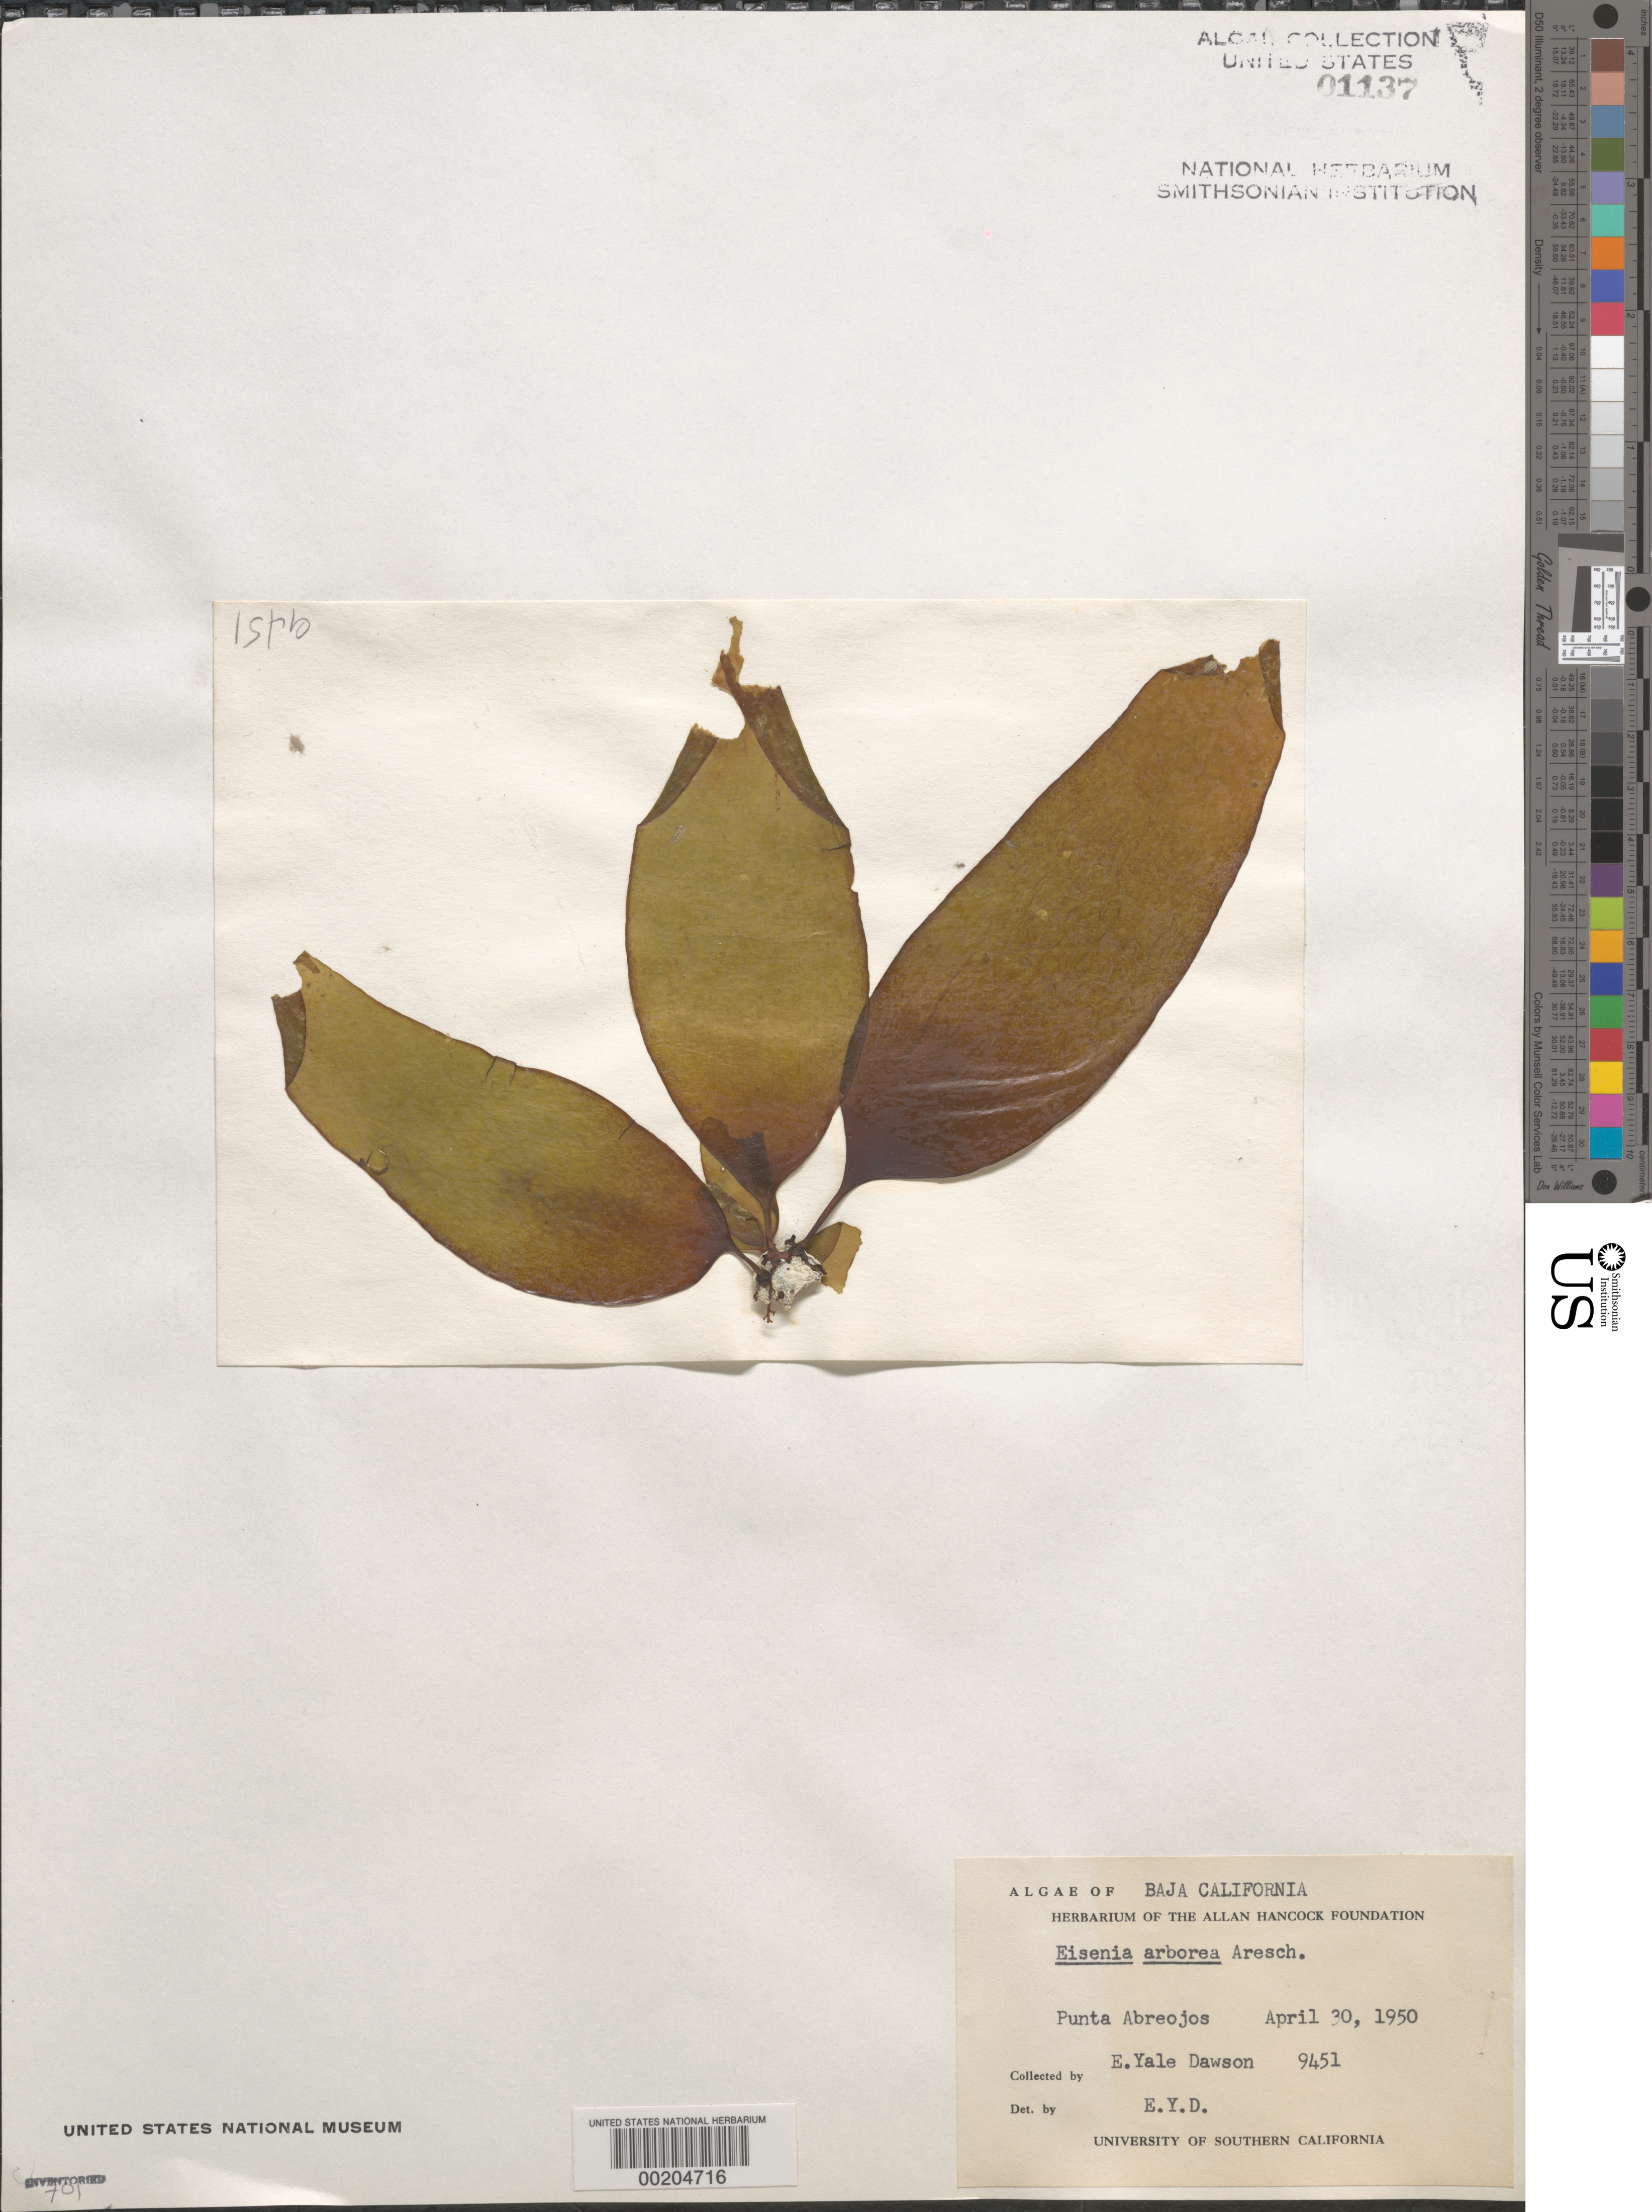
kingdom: Chromista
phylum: Ochrophyta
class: Phaeophyceae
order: Laminariales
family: Lessoniaceae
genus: Eisenia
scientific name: Eisenia arborea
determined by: Dawson, E. Y.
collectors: E. Y. Dawson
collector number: EYD 9451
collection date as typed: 30 Apr 1950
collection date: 1950-04-30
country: Mexico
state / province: Baja California Sur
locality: Punta Abreojos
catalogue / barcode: US 1137